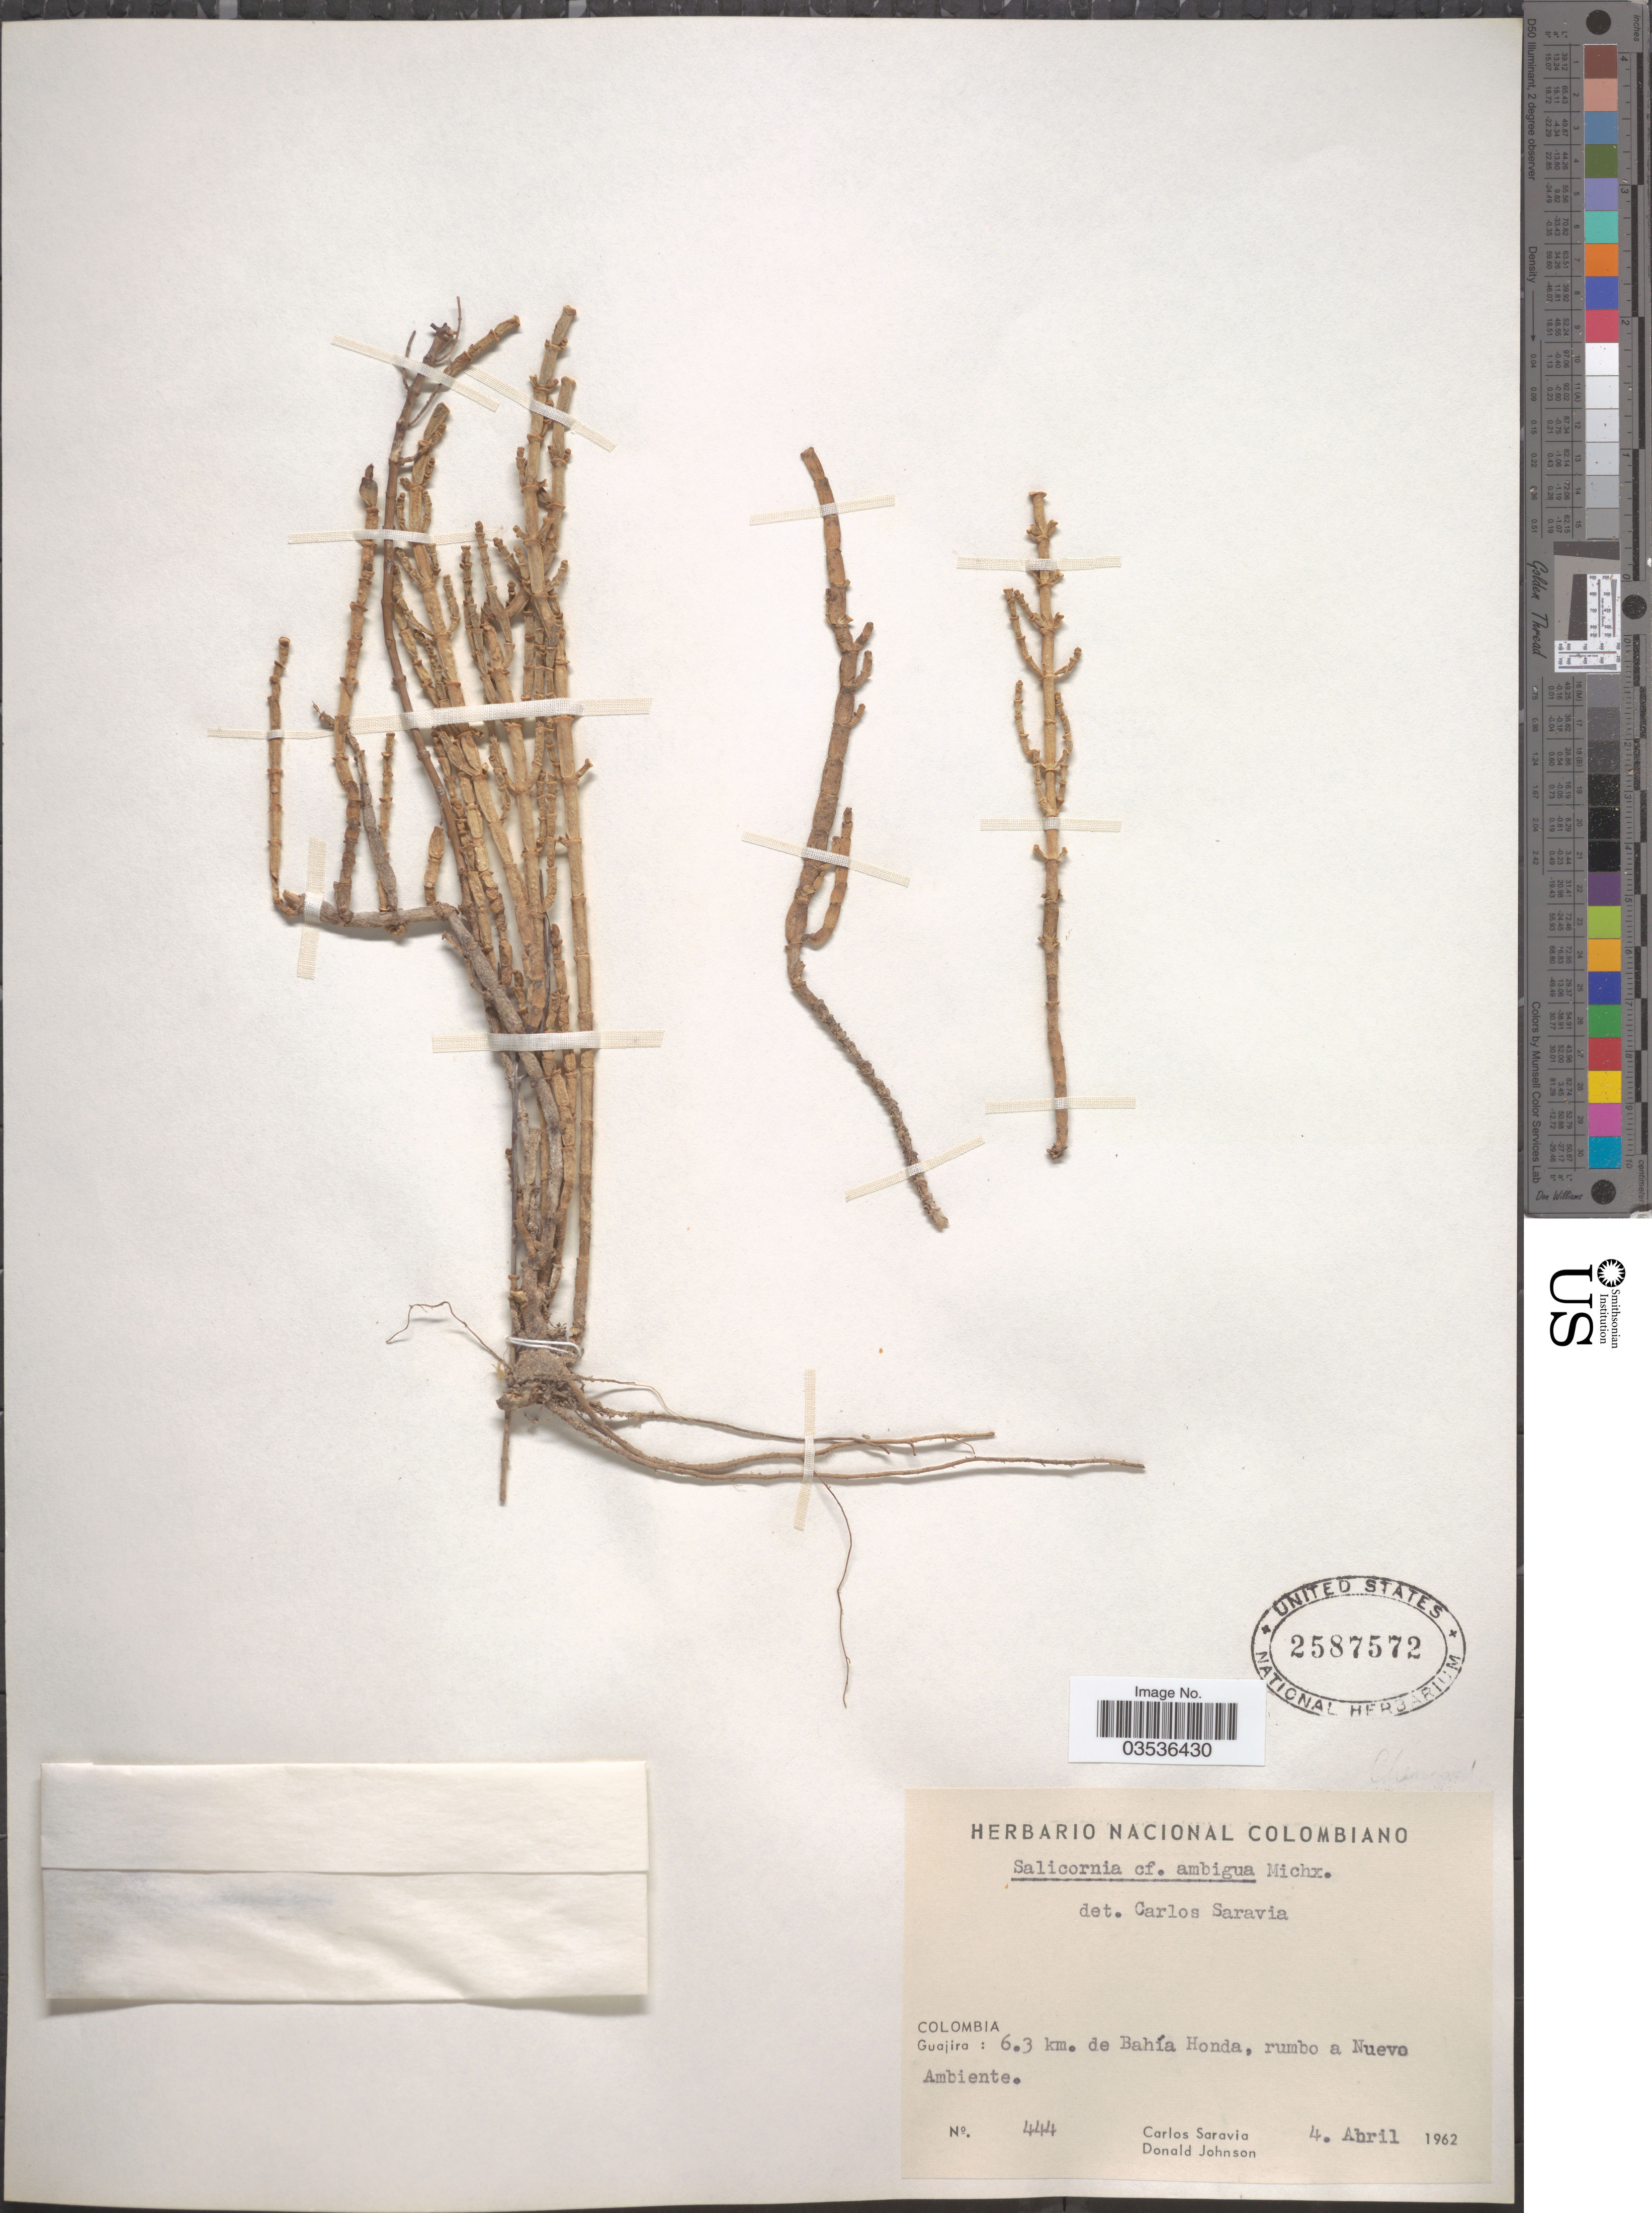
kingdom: Plantae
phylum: Tracheophyta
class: Magnoliopsida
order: Caryophyllales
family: Amaranthaceae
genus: Salicornia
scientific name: Salicornia ambigua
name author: Michx.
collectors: C. Saravia & D. Johnson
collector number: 444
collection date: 1962-04-04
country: Colombia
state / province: La Guajira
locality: Guajira: 6.3 km. de Bahía Honda, rumbo a Nuevo Ambiente.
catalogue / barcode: US 2587572